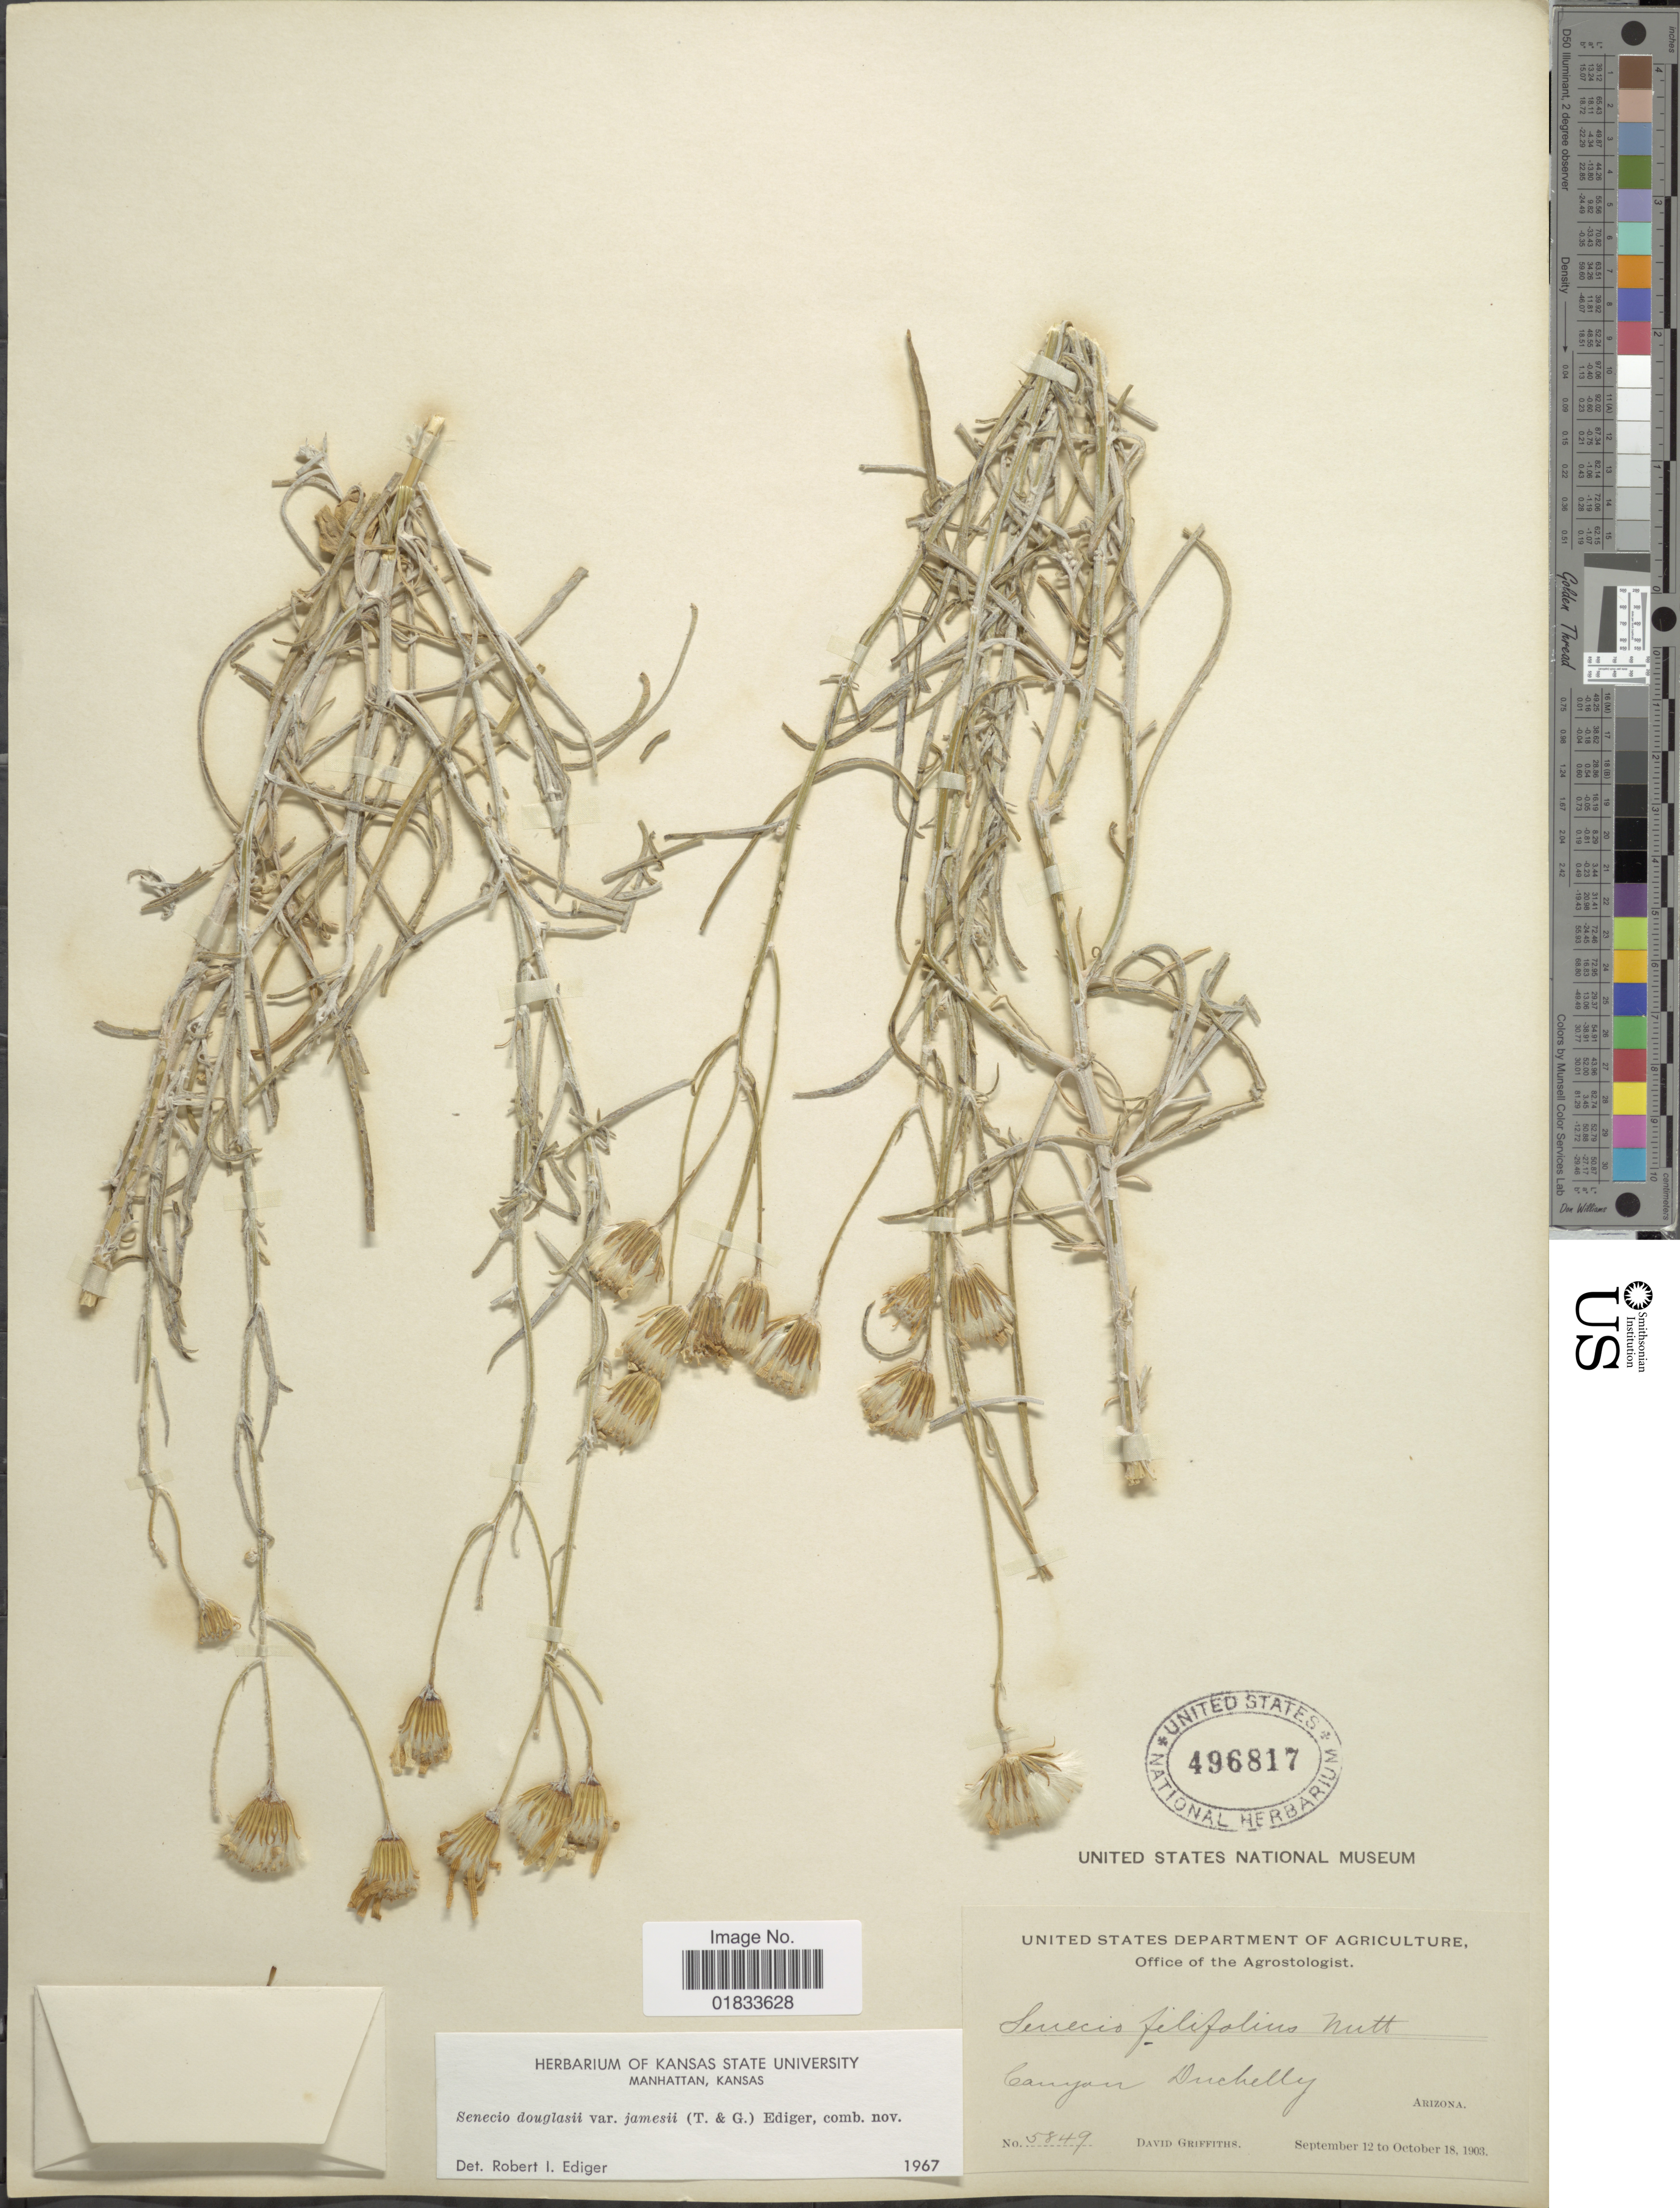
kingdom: Plantae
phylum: Tracheophyta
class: Magnoliopsida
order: Asterales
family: Asteraceae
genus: Senecio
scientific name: Senecio flaccidus var. flaccidus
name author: Less.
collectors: D. Griffiths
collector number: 5849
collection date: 1903-09-12/1903-10-18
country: United States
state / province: Arizona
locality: Canyon Duchelly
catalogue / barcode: US 496817